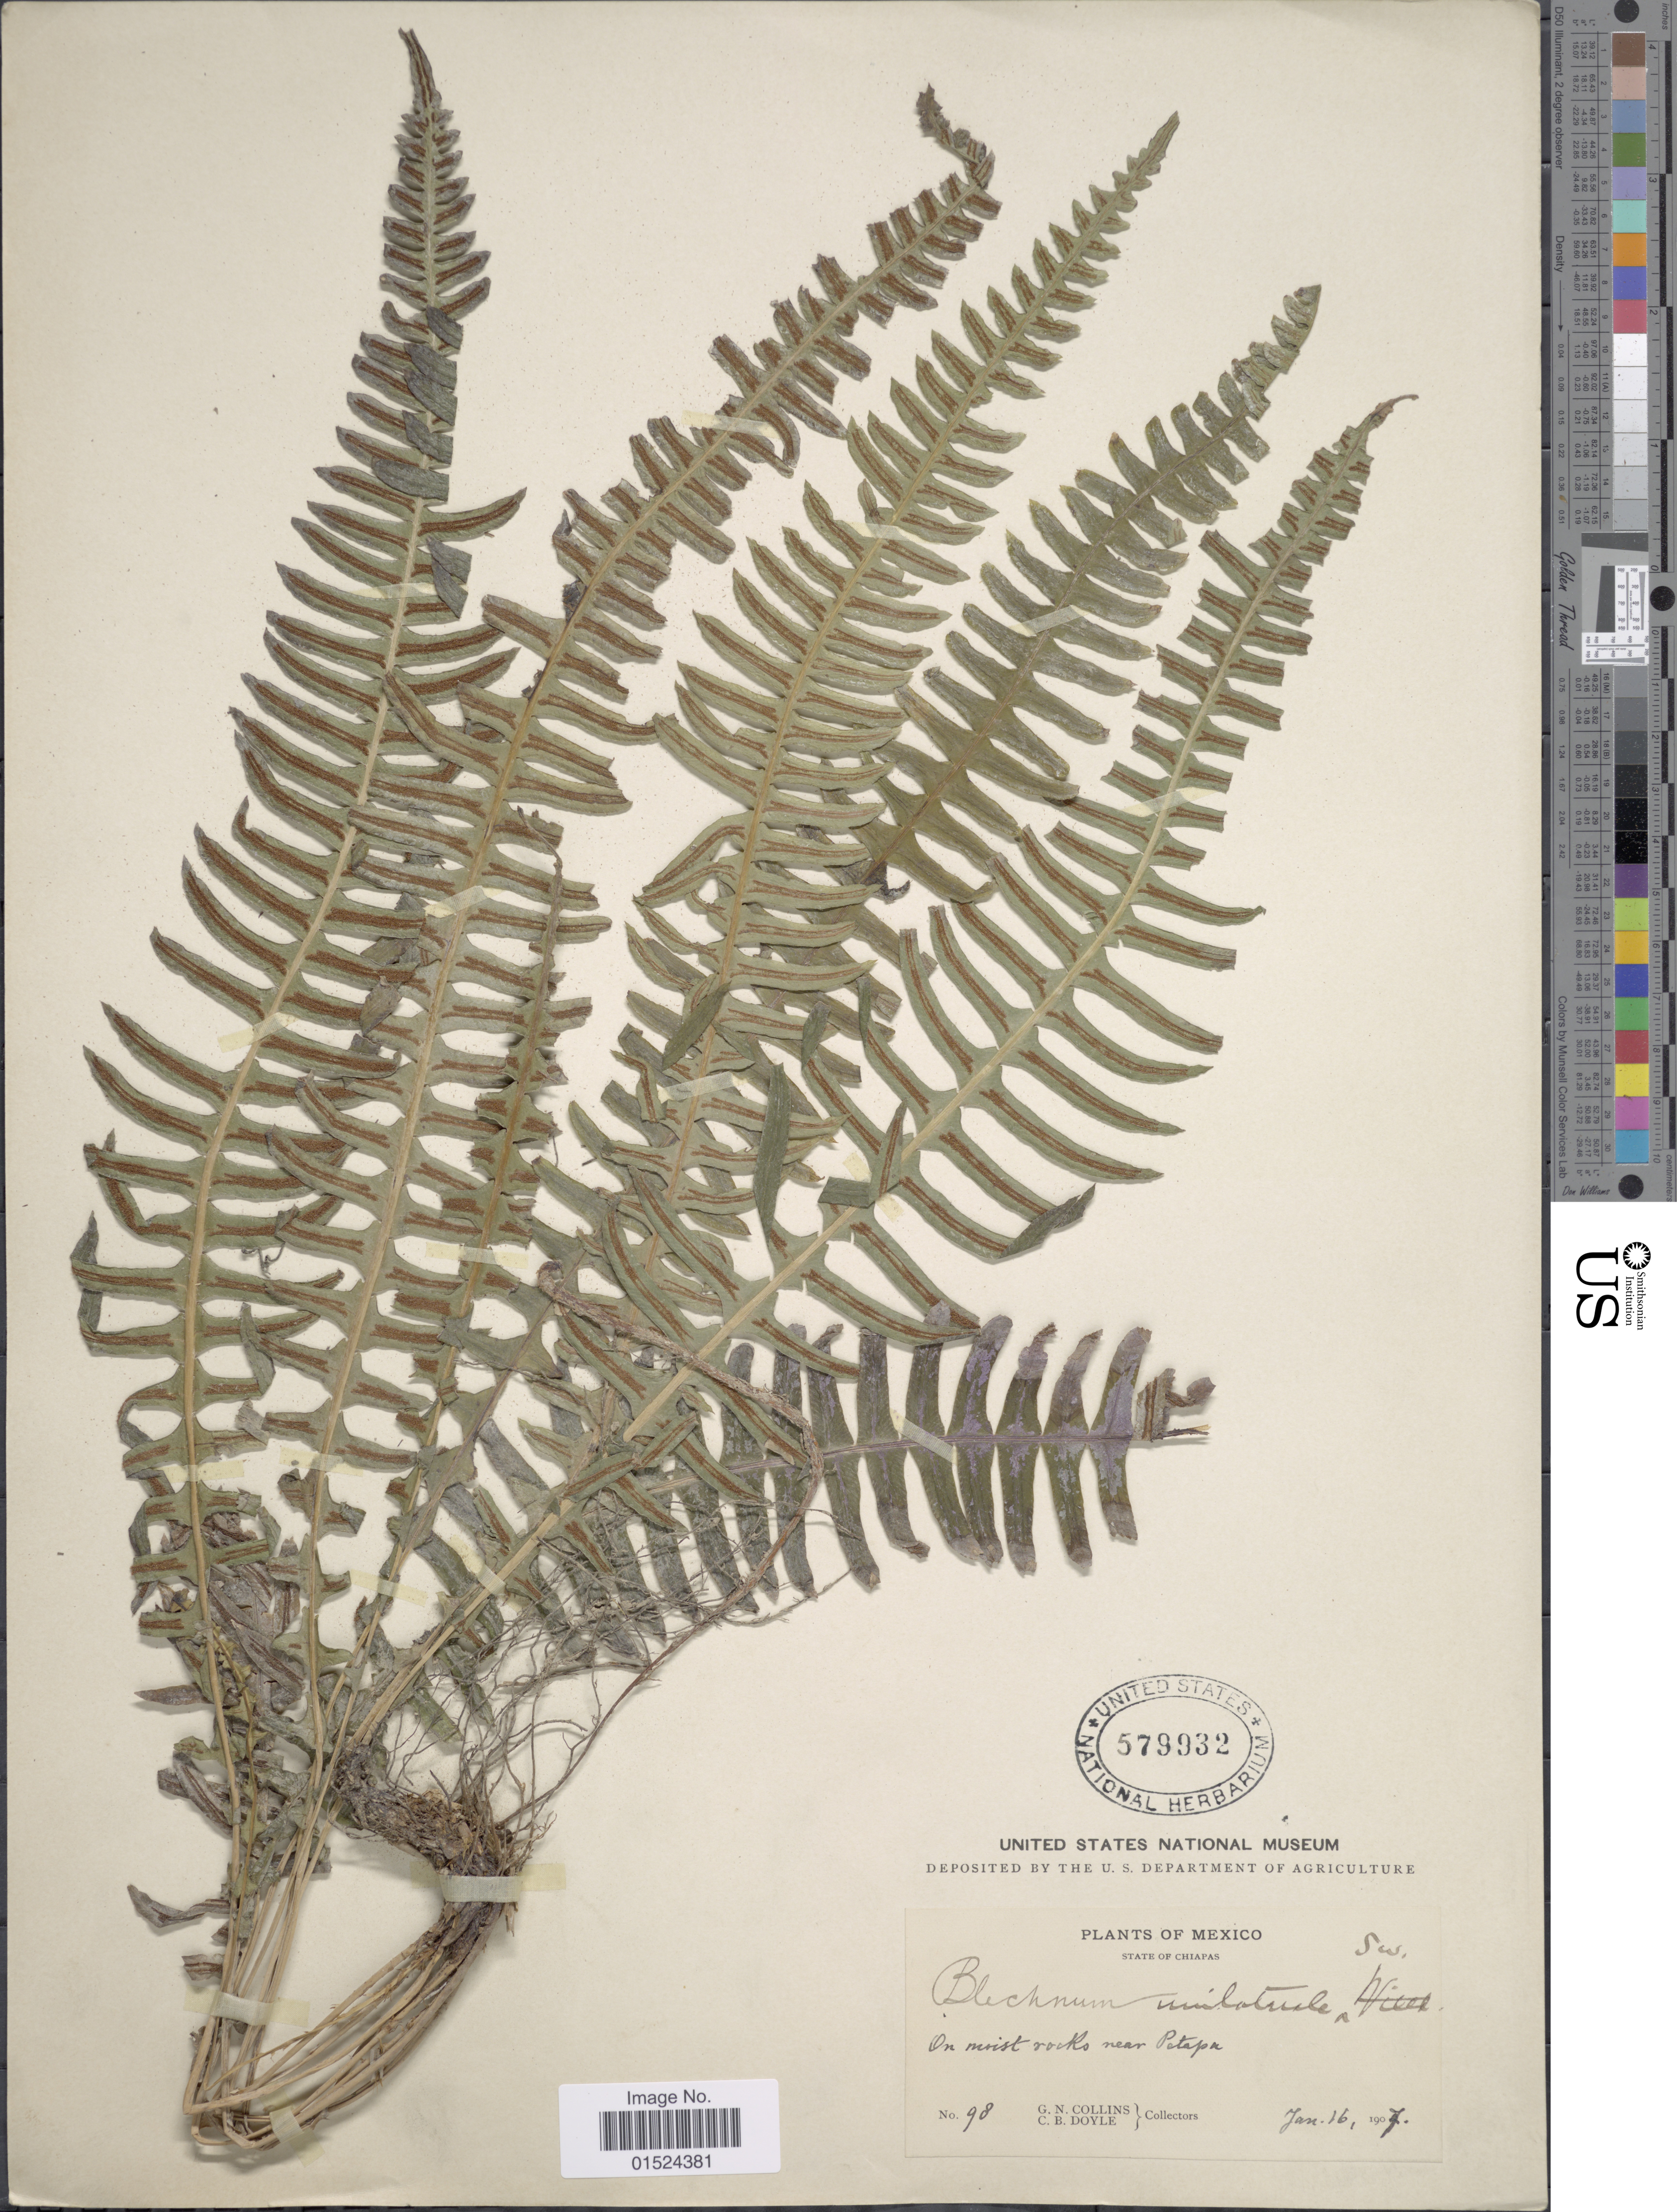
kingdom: Plantae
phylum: Tracheophyta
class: Polypodiopsida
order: Polypodiales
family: Blechnaceae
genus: Blechnum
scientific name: Blechnum polypodioides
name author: Raddi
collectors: G. Collins & C. Doyle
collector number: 98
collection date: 1907-01-16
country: Mexico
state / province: Chiapas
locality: On moist rocks near Petapa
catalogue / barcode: US 579932